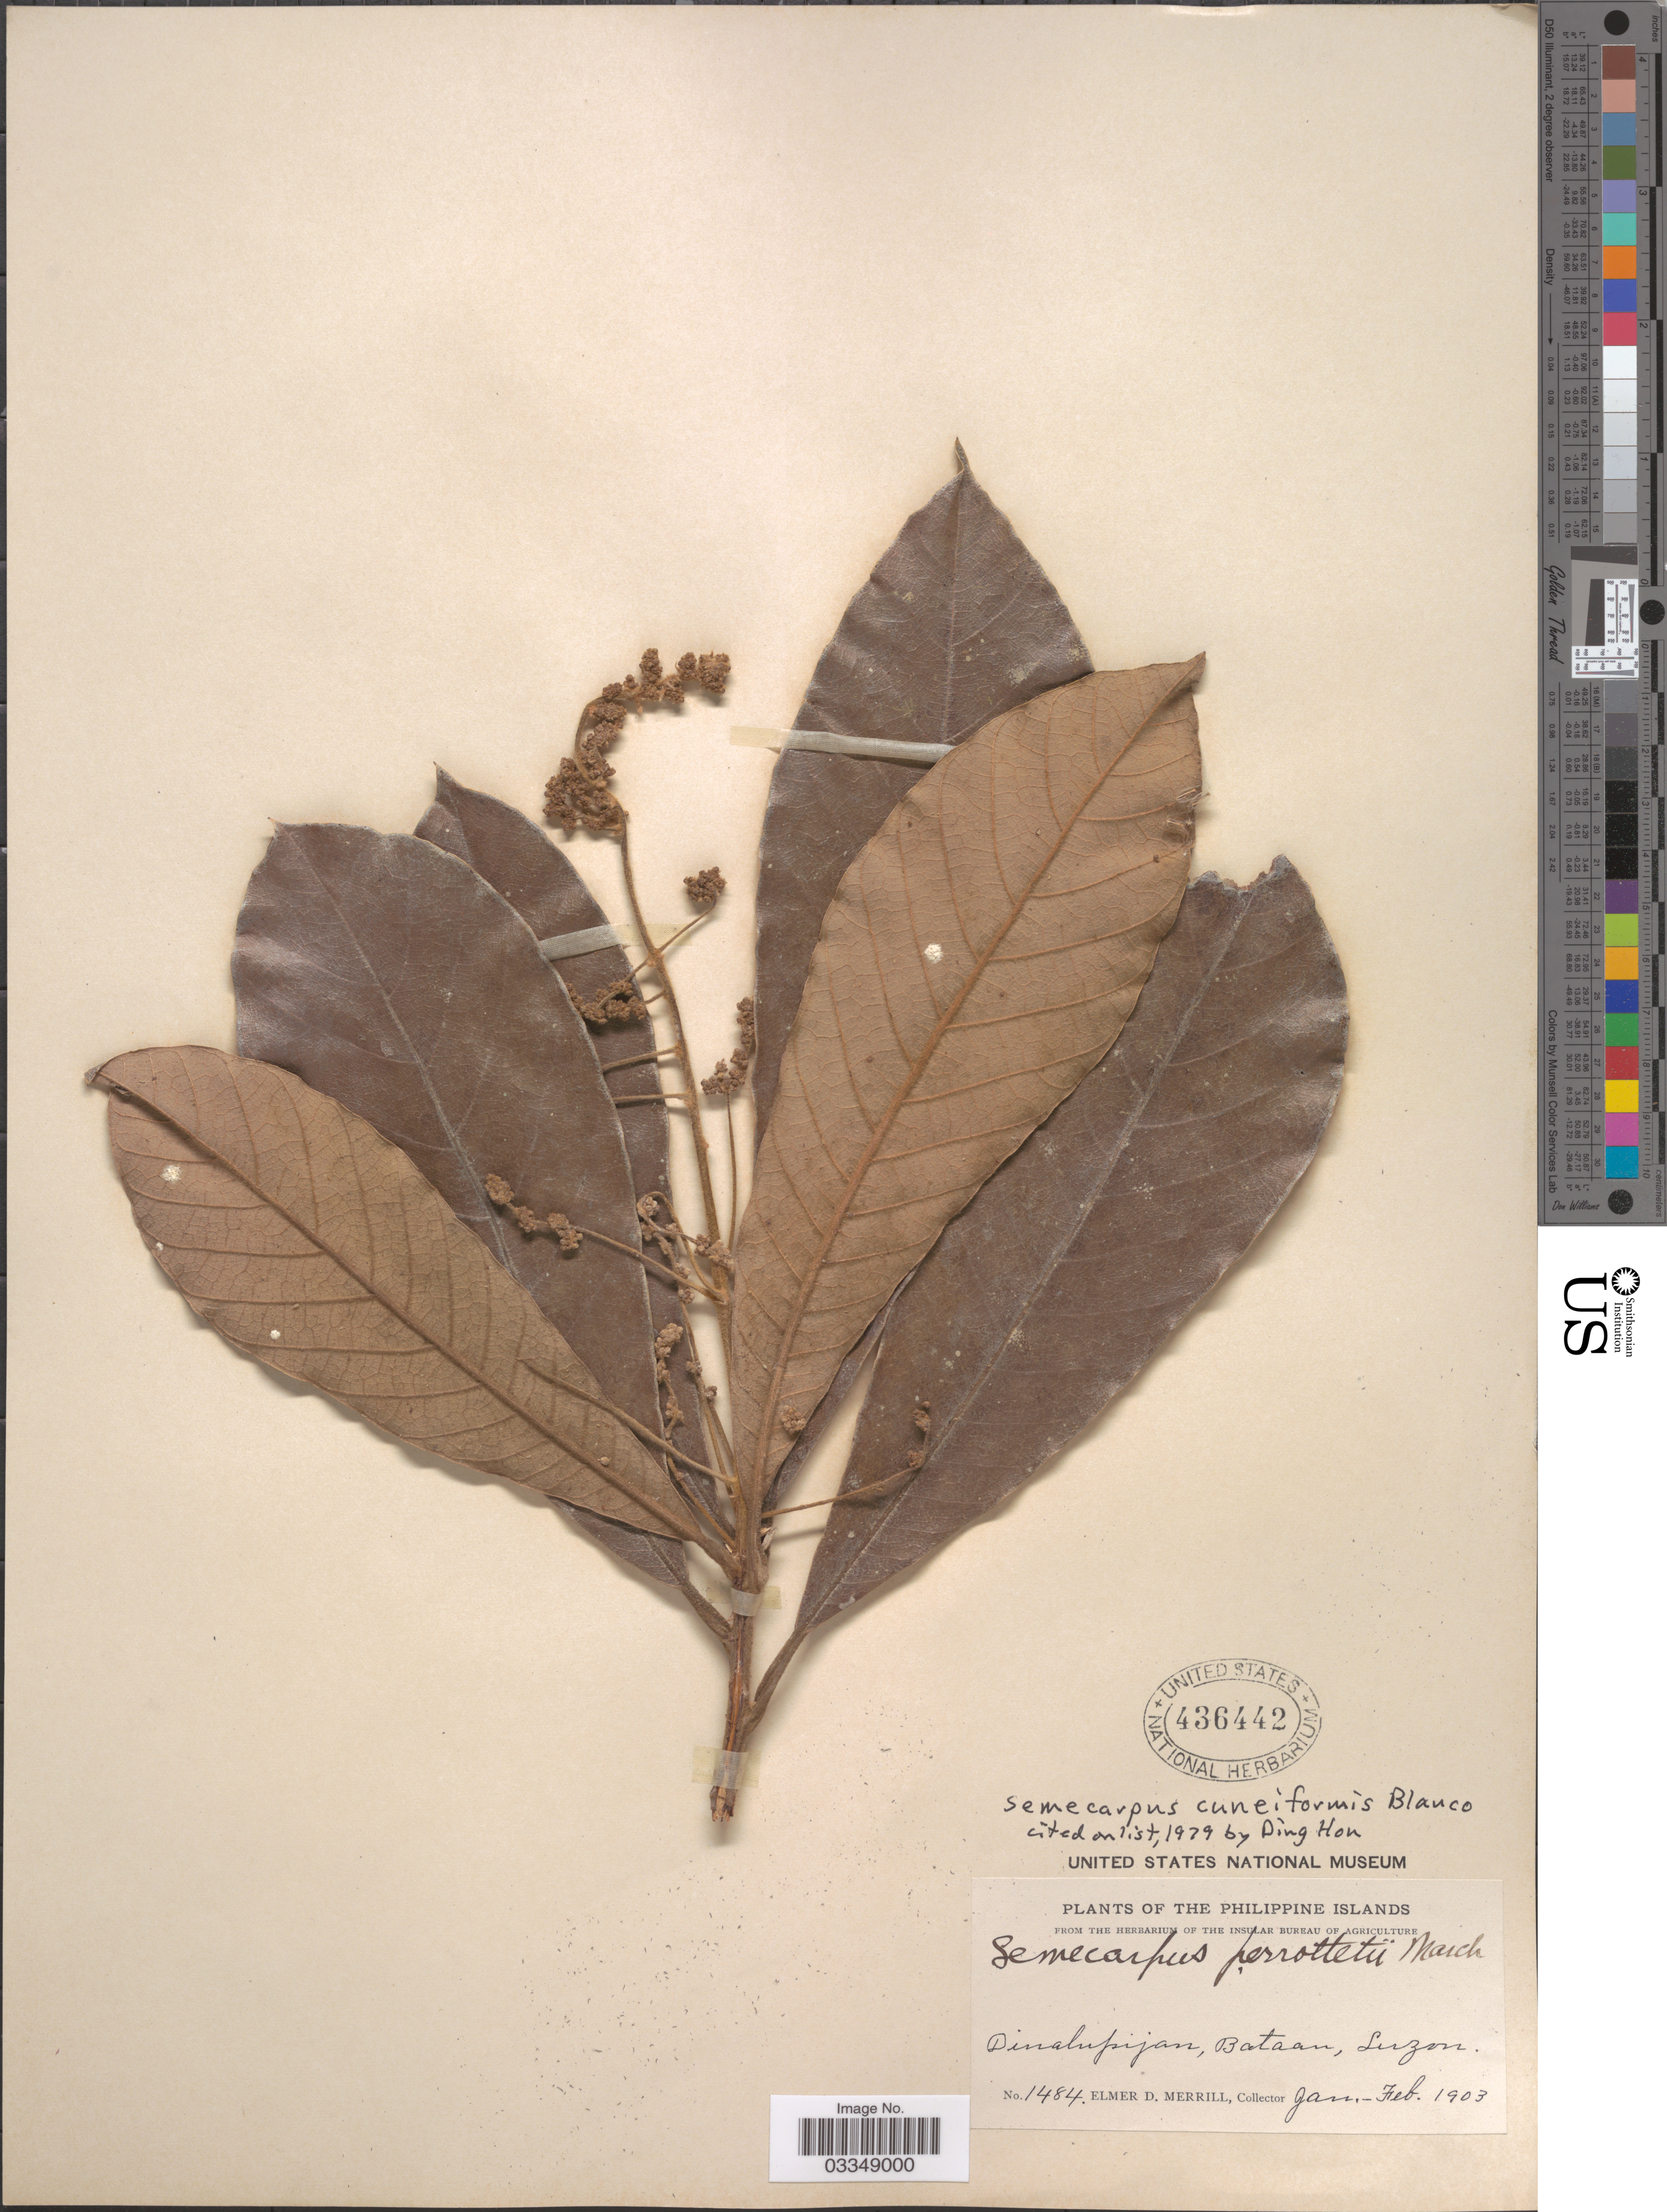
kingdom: Plantae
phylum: Tracheophyta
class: Magnoliopsida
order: Sapindales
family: Anacardiaceae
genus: Semecarpus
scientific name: Semecarpus cuneiformis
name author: Blanco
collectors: E. D. Merrill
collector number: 1484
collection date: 1903-01/1903-02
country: Philippines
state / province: Central Luzon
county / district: Bataan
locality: Dinalupijan [Dinalupihan], Bataan, Luzon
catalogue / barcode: US 436442